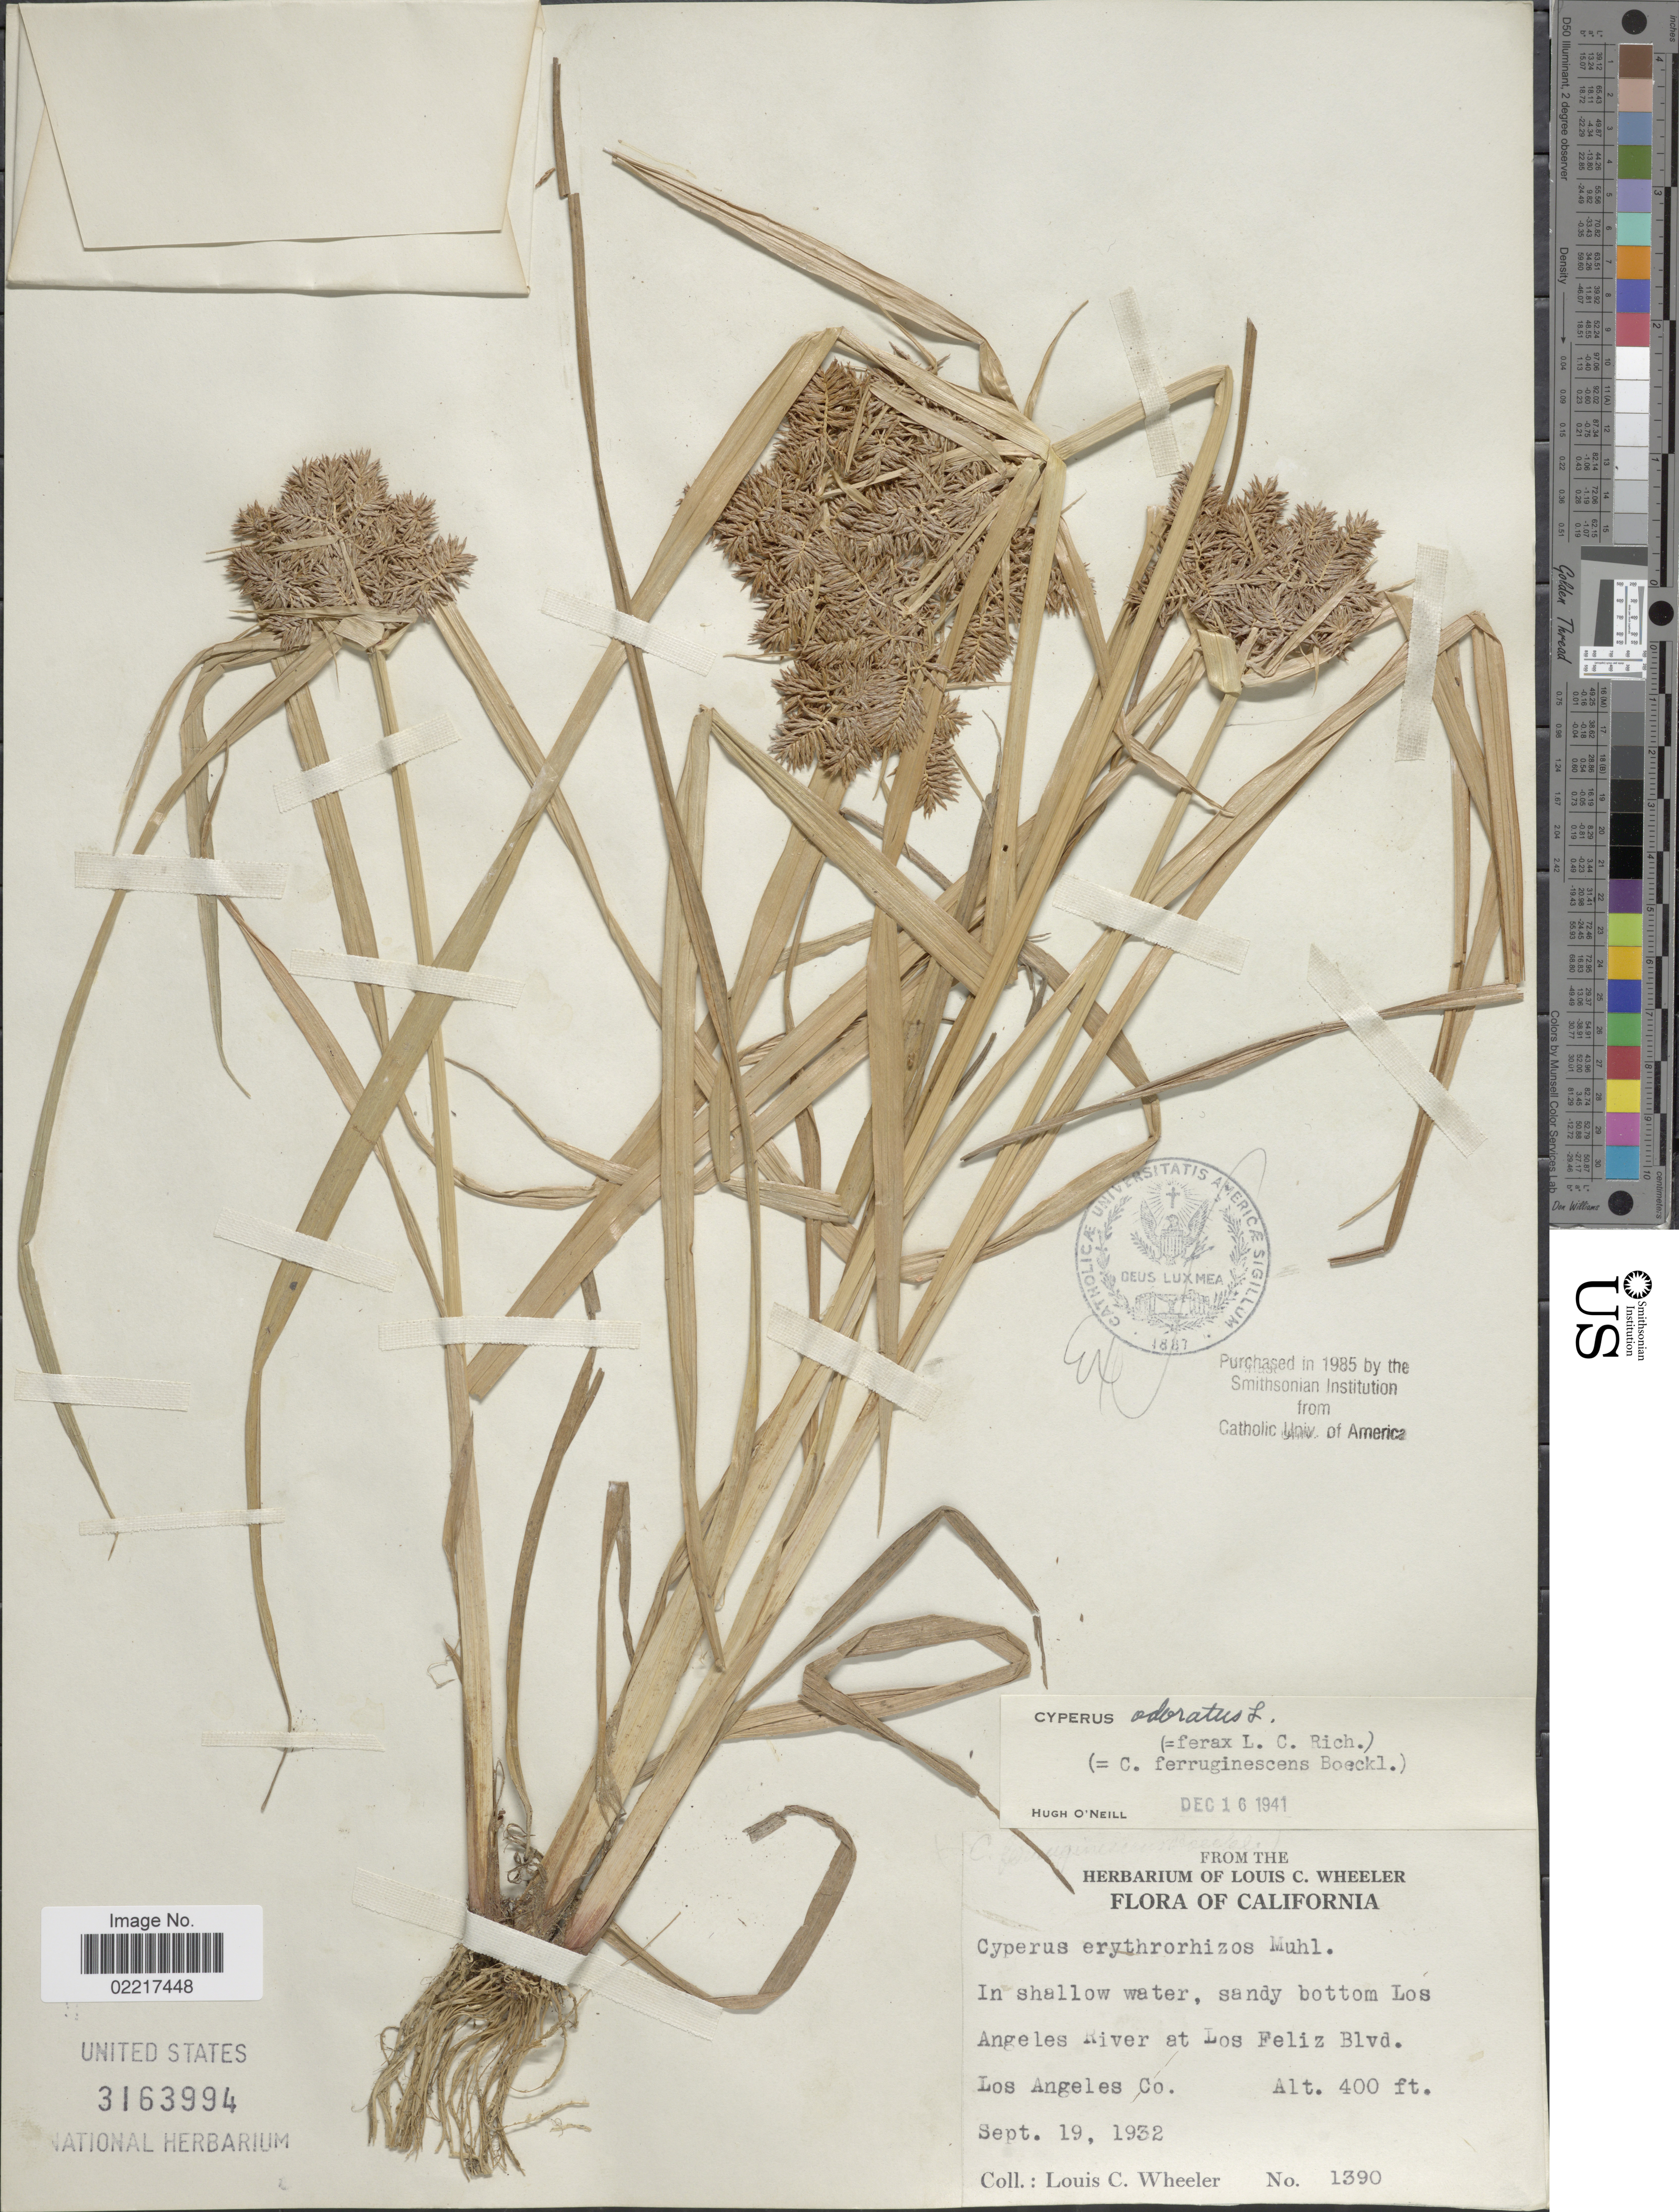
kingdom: Plantae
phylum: Tracheophyta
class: Liliopsida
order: Poales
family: Cyperaceae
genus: Cyperus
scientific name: Cyperus odoratus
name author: L.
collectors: L. C. Wheeler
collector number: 1390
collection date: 1932-09-19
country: United States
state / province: California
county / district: Los Angeles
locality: In shallow water, sandy bottom Los Angeles River at Los Feliz Blvd. Los Angeles Co.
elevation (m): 122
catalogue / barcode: US 3163994